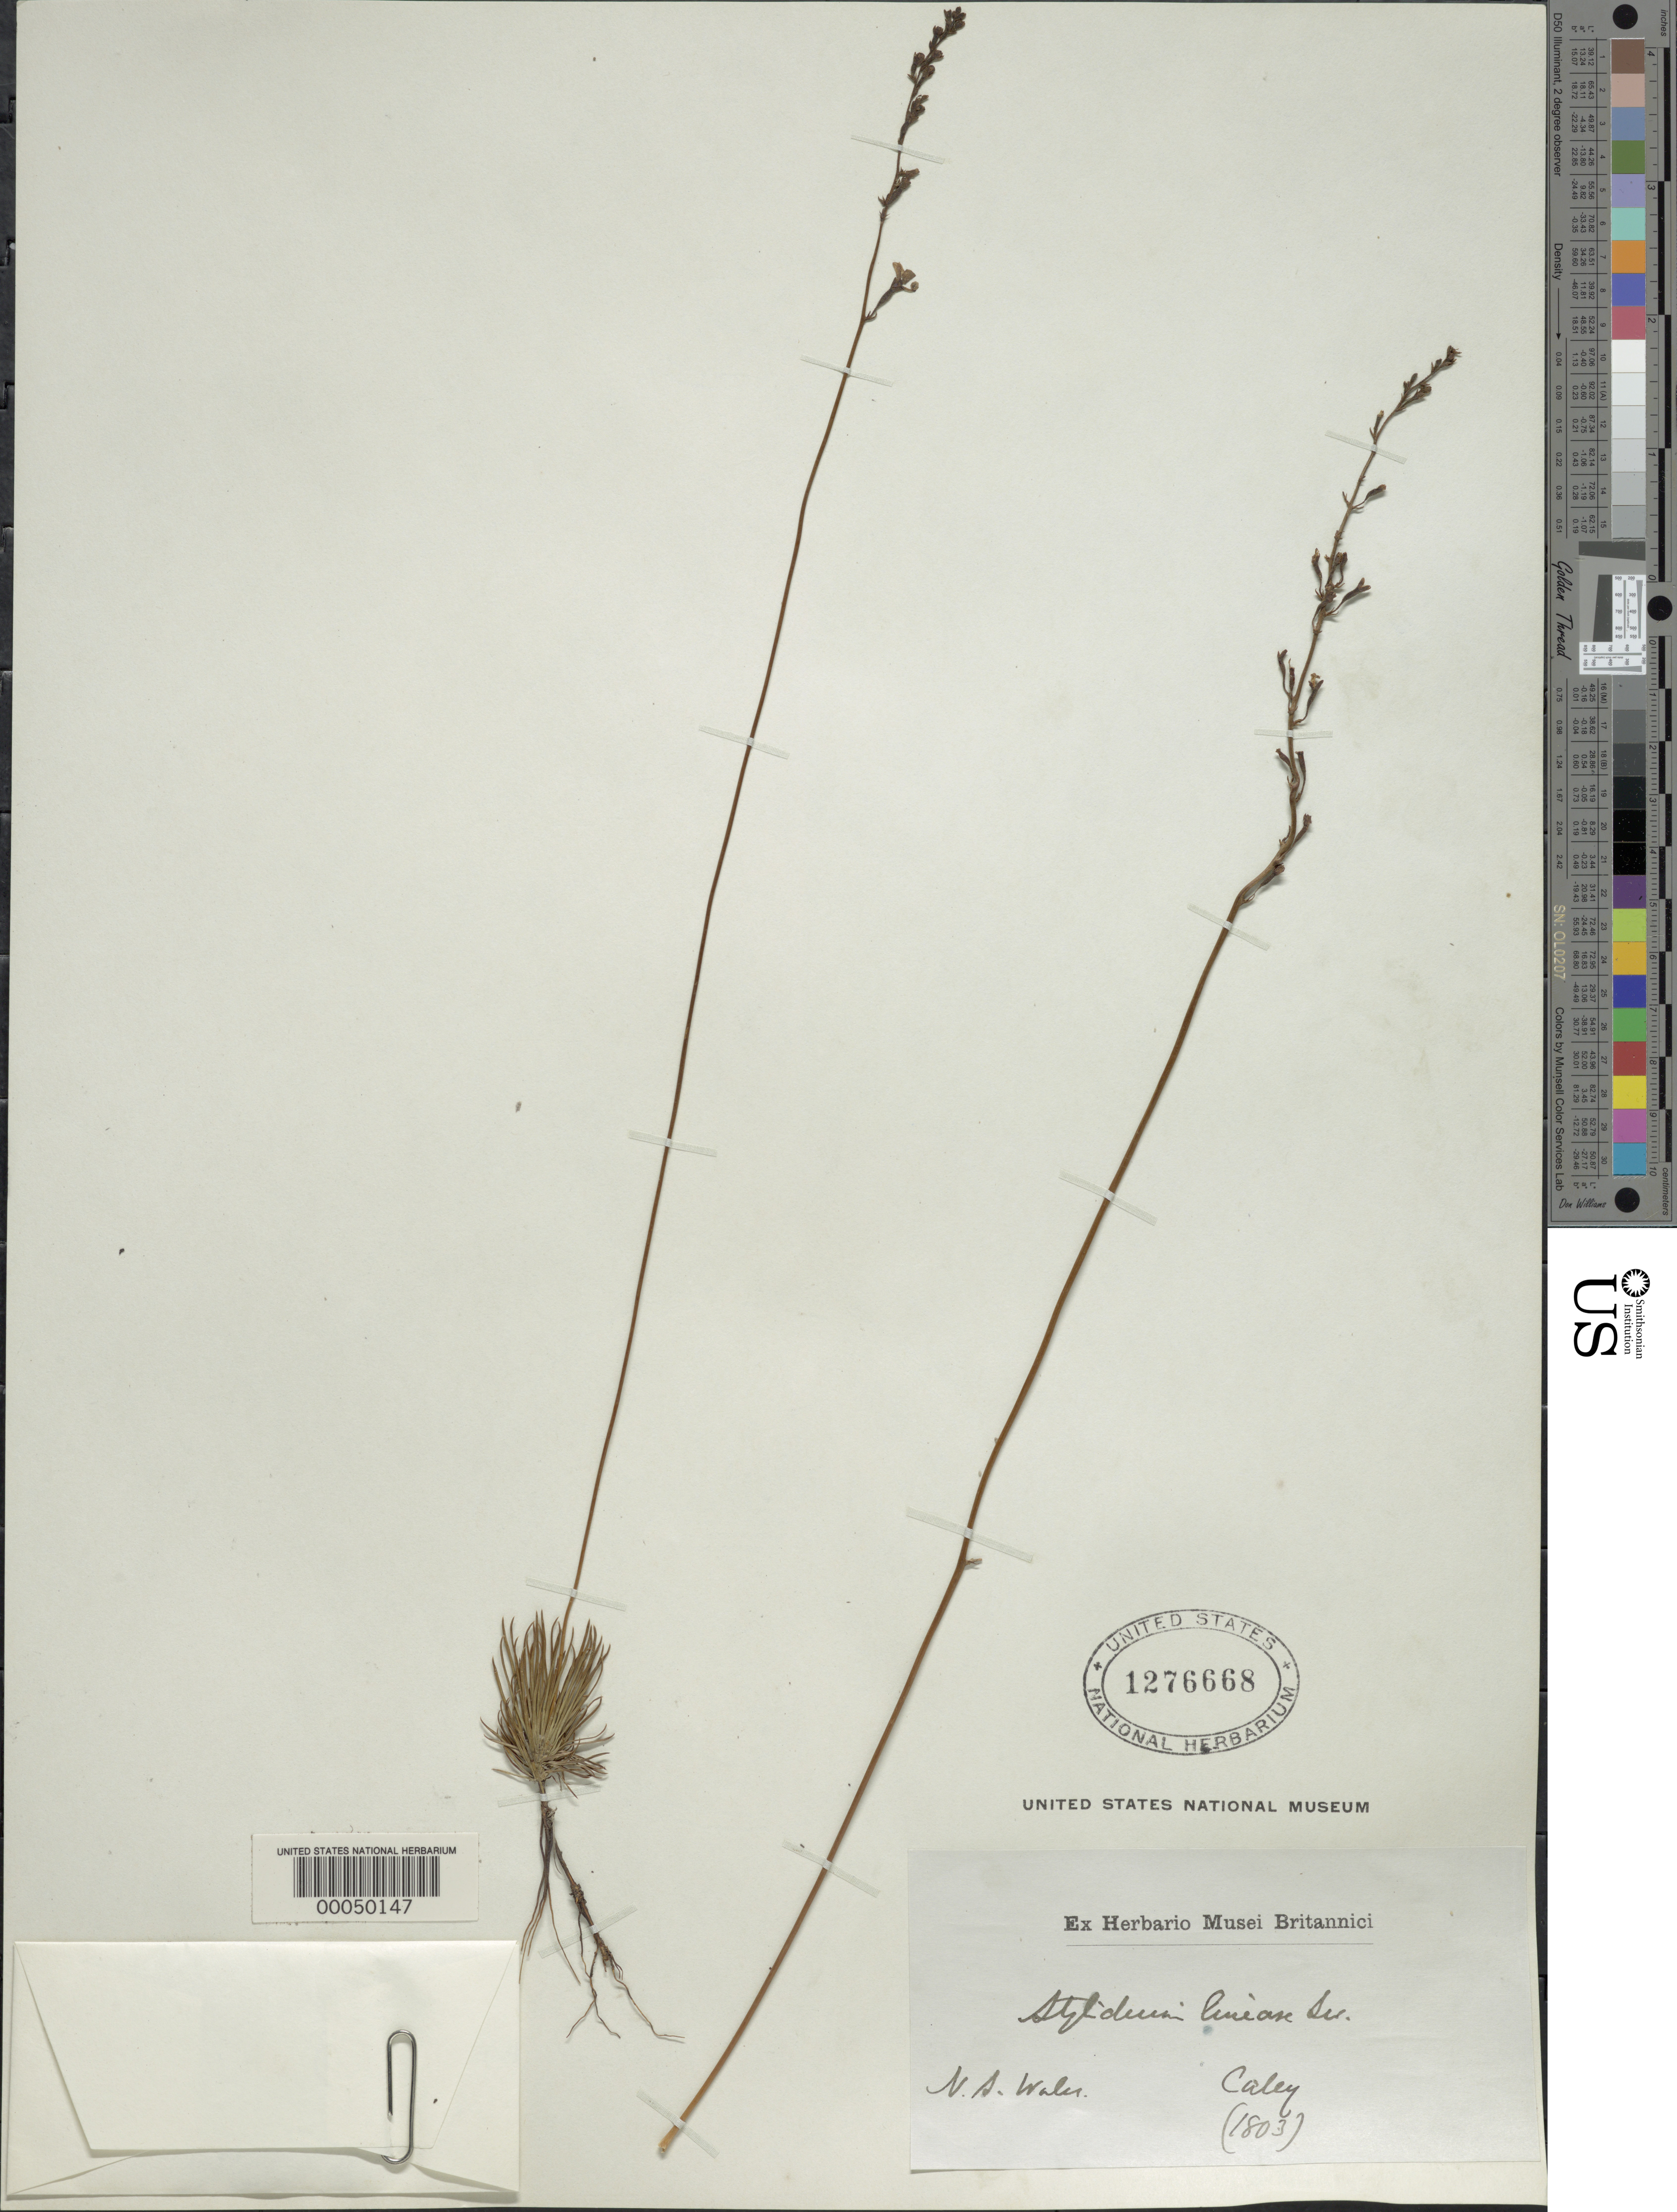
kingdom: Plantae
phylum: Tracheophyta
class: Magnoliopsida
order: Asterales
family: Stylidiaceae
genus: Stylidium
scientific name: Stylidium lineare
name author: Sw. ex Willd.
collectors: G. Caley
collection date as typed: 1803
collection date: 1803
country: Australia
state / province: New South Wales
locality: Sassafras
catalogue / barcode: US 1276668